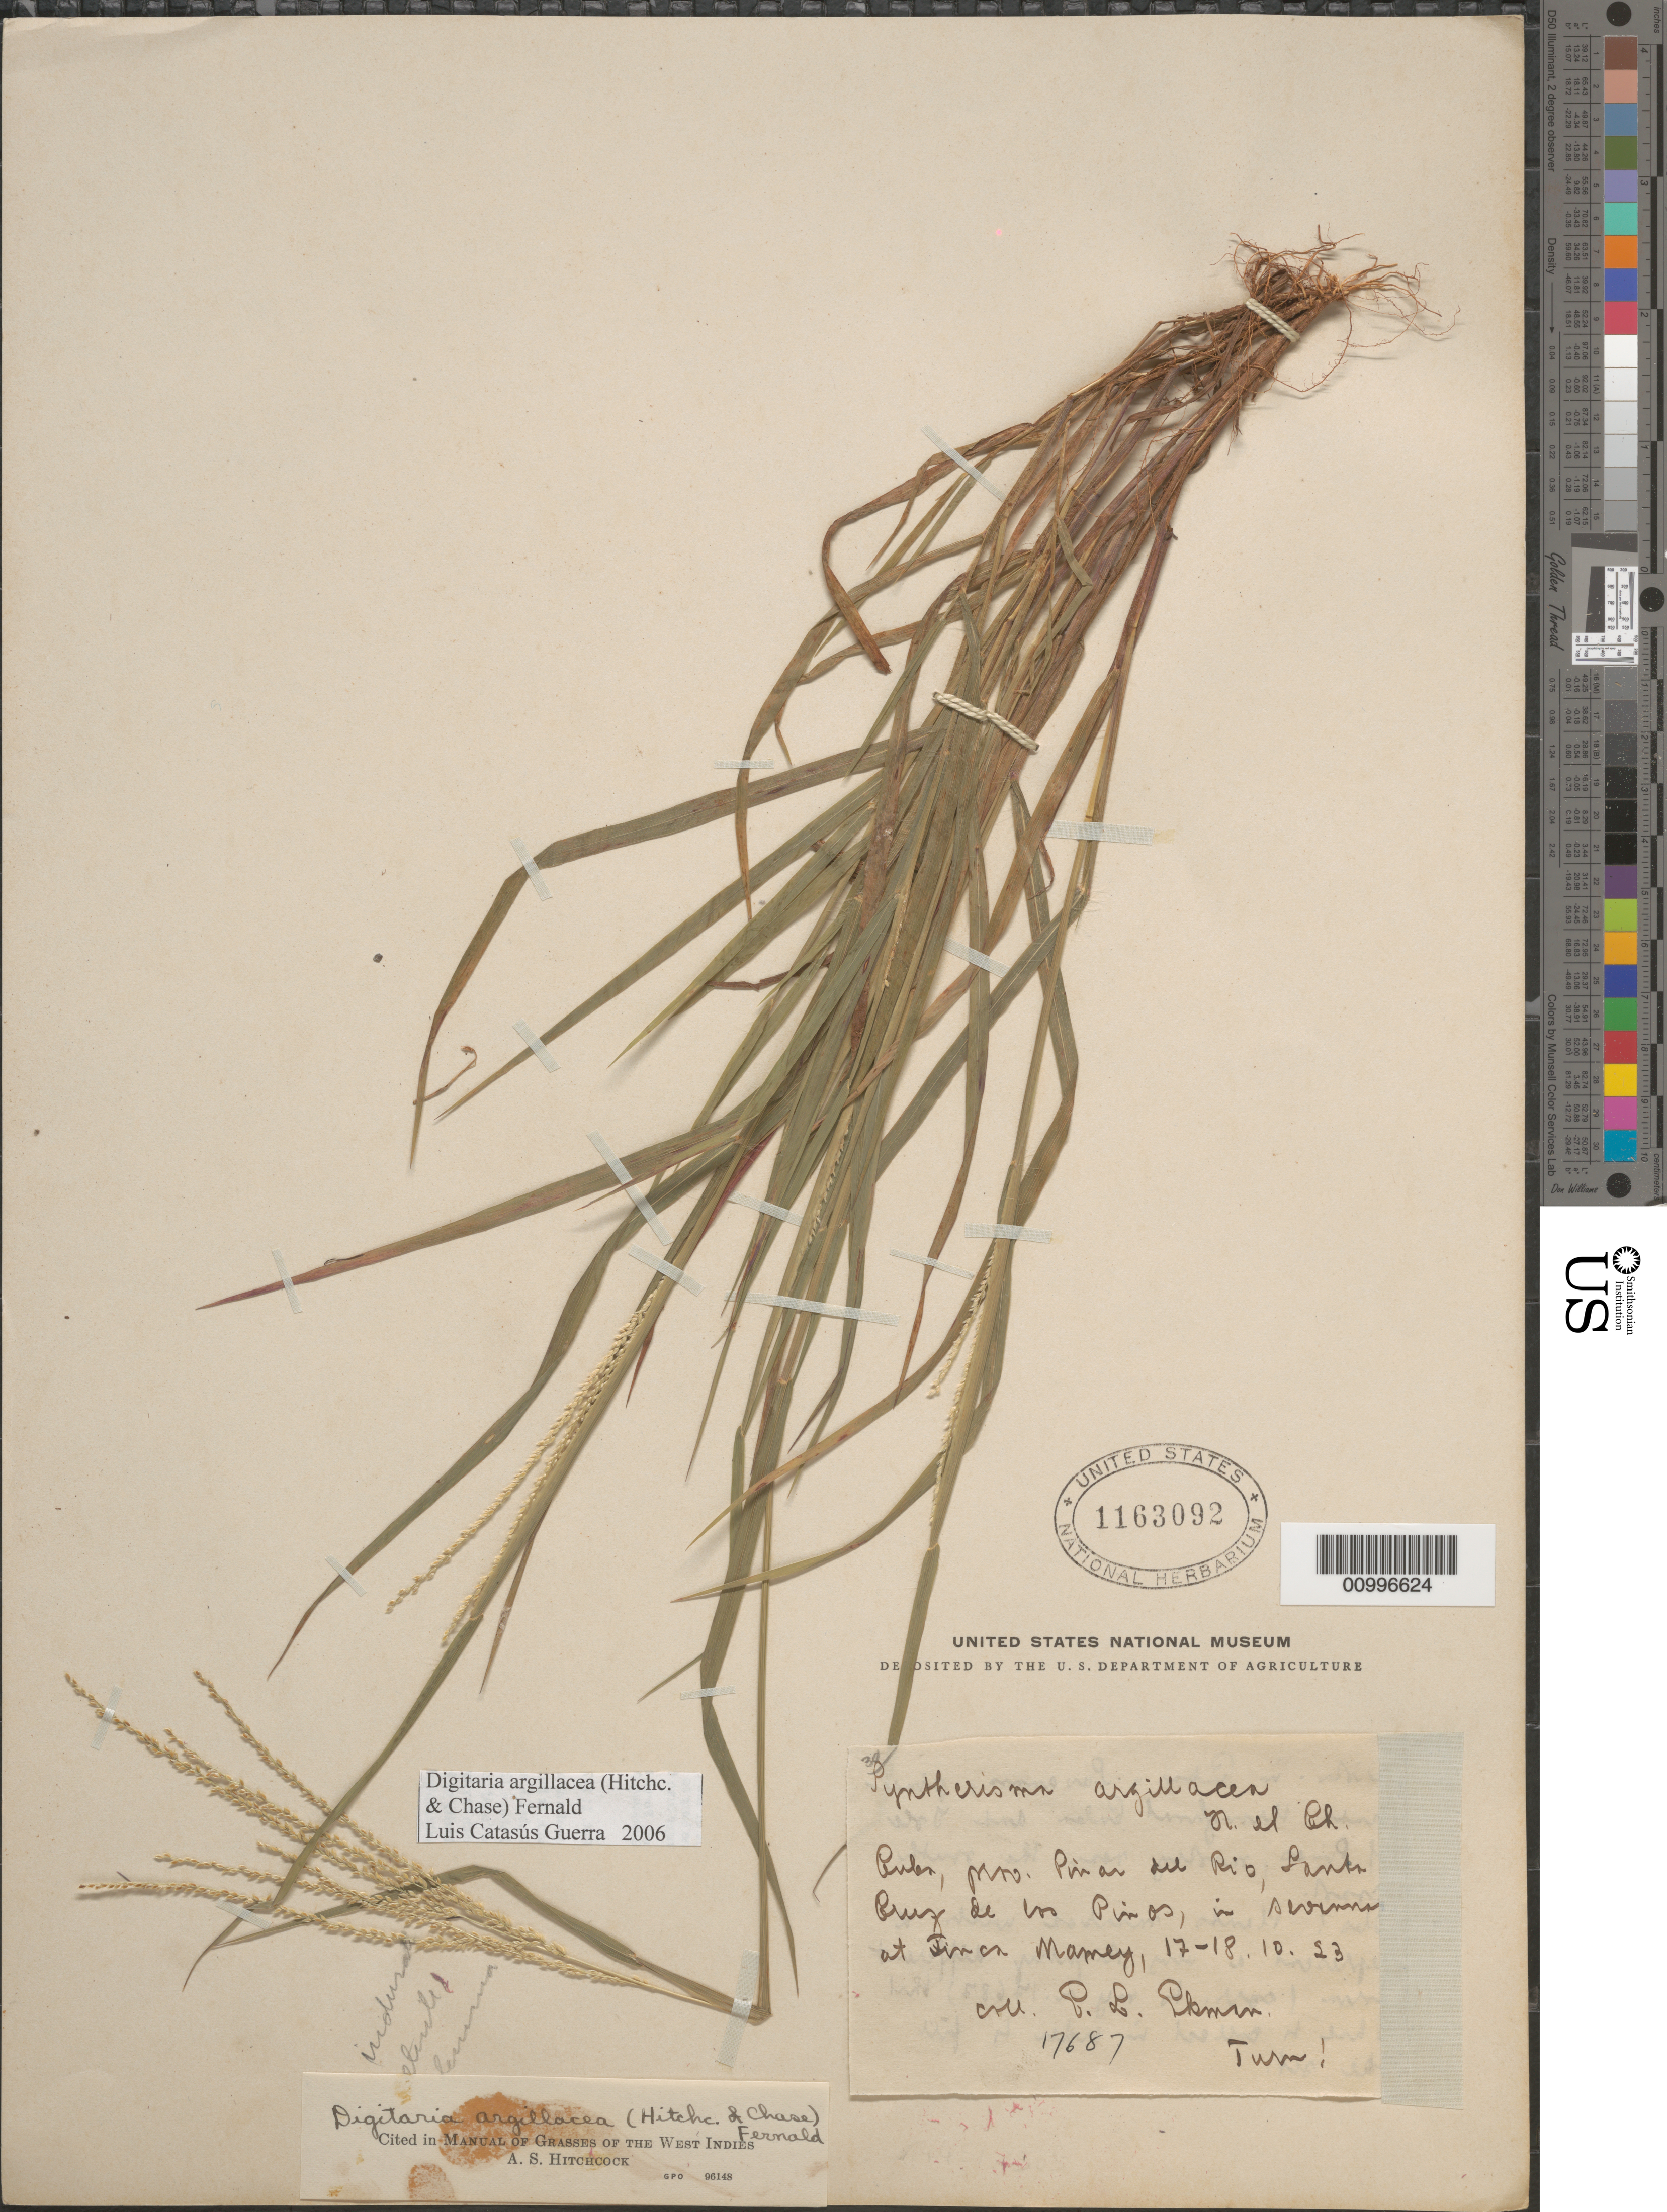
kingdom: Plantae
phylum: Tracheophyta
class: Liliopsida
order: Poales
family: Poaceae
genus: Digitaria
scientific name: Digitaria argillacea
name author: (Hitchc. & Chase) Fernald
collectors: E. L. Ekman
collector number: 17687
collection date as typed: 17 Oct 1923 or 18 Oct 1923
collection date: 1923-10-17 or 1923-10-18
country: Cuba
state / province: Pinar del Rio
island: Cuba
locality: Santa Crus de los Pinos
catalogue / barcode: US 1163092